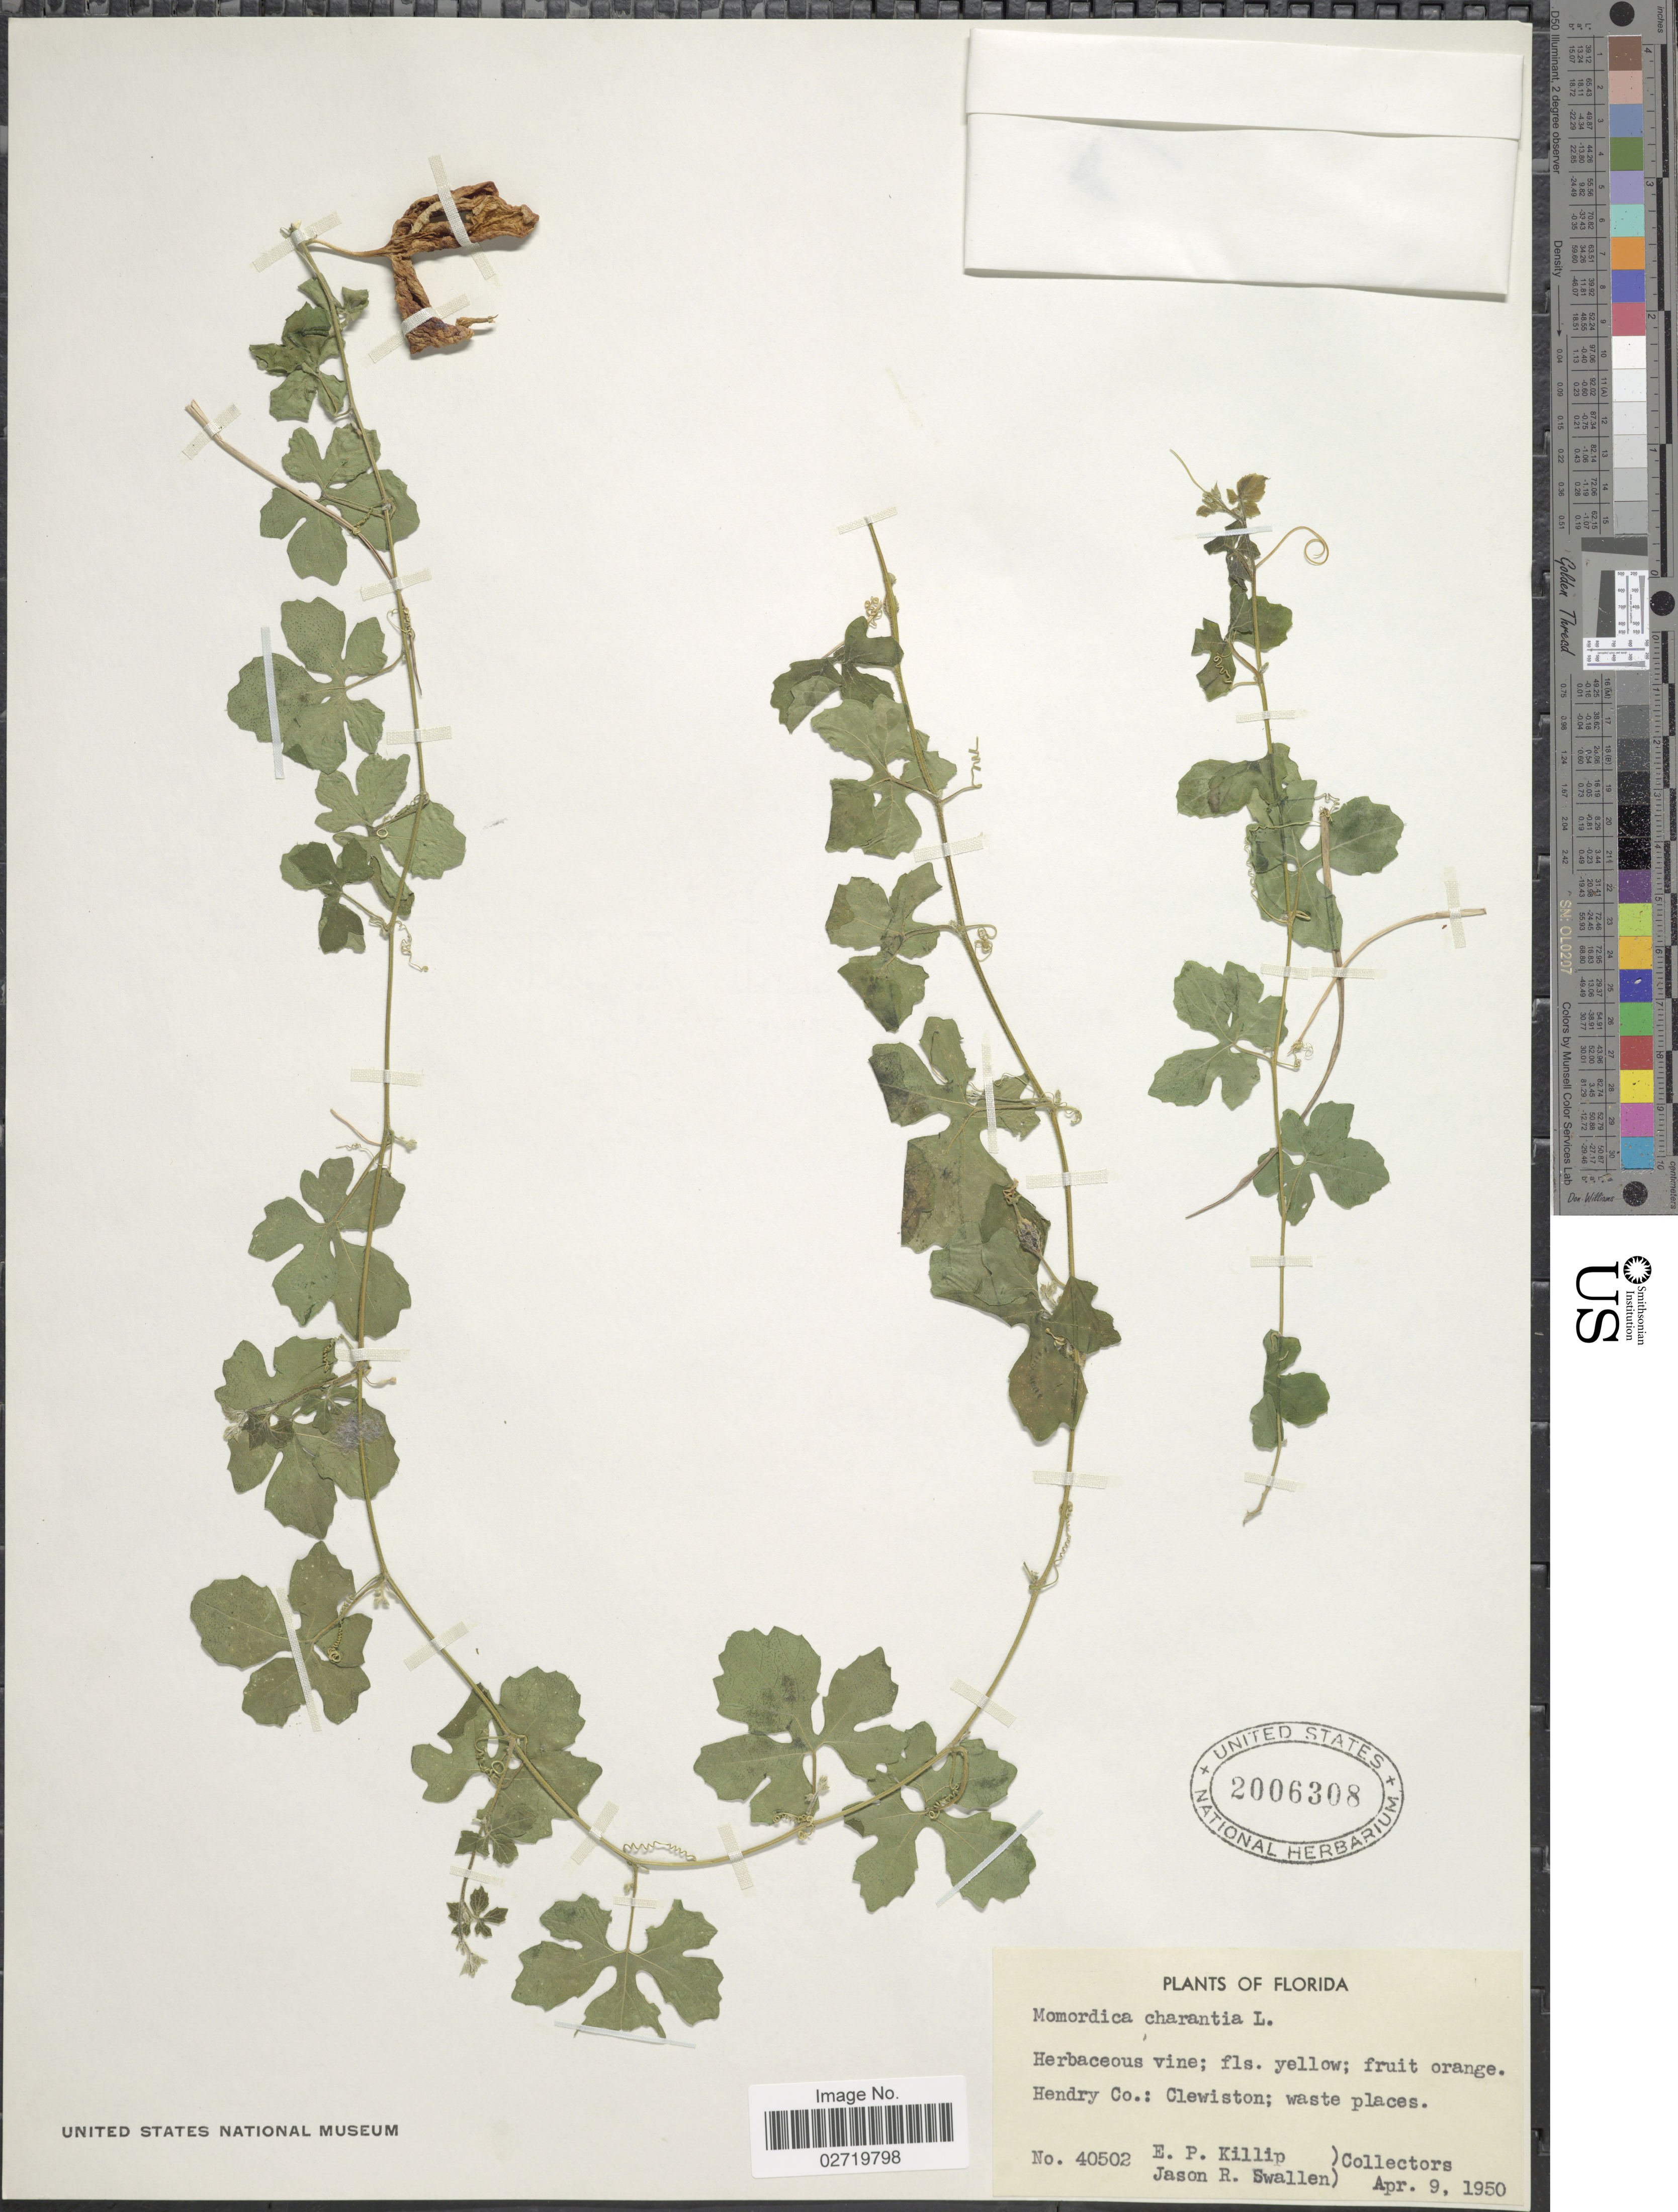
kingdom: Plantae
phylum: Tracheophyta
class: Magnoliopsida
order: Cucurbitales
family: Cucurbitaceae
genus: Momordica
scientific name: Momordica charantia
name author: L.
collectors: E. P. Killip & J. R. Swallen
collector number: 40502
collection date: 1950-04-09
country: United States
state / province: Florida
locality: Hendry Co.: Clewiston.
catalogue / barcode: US 2006308